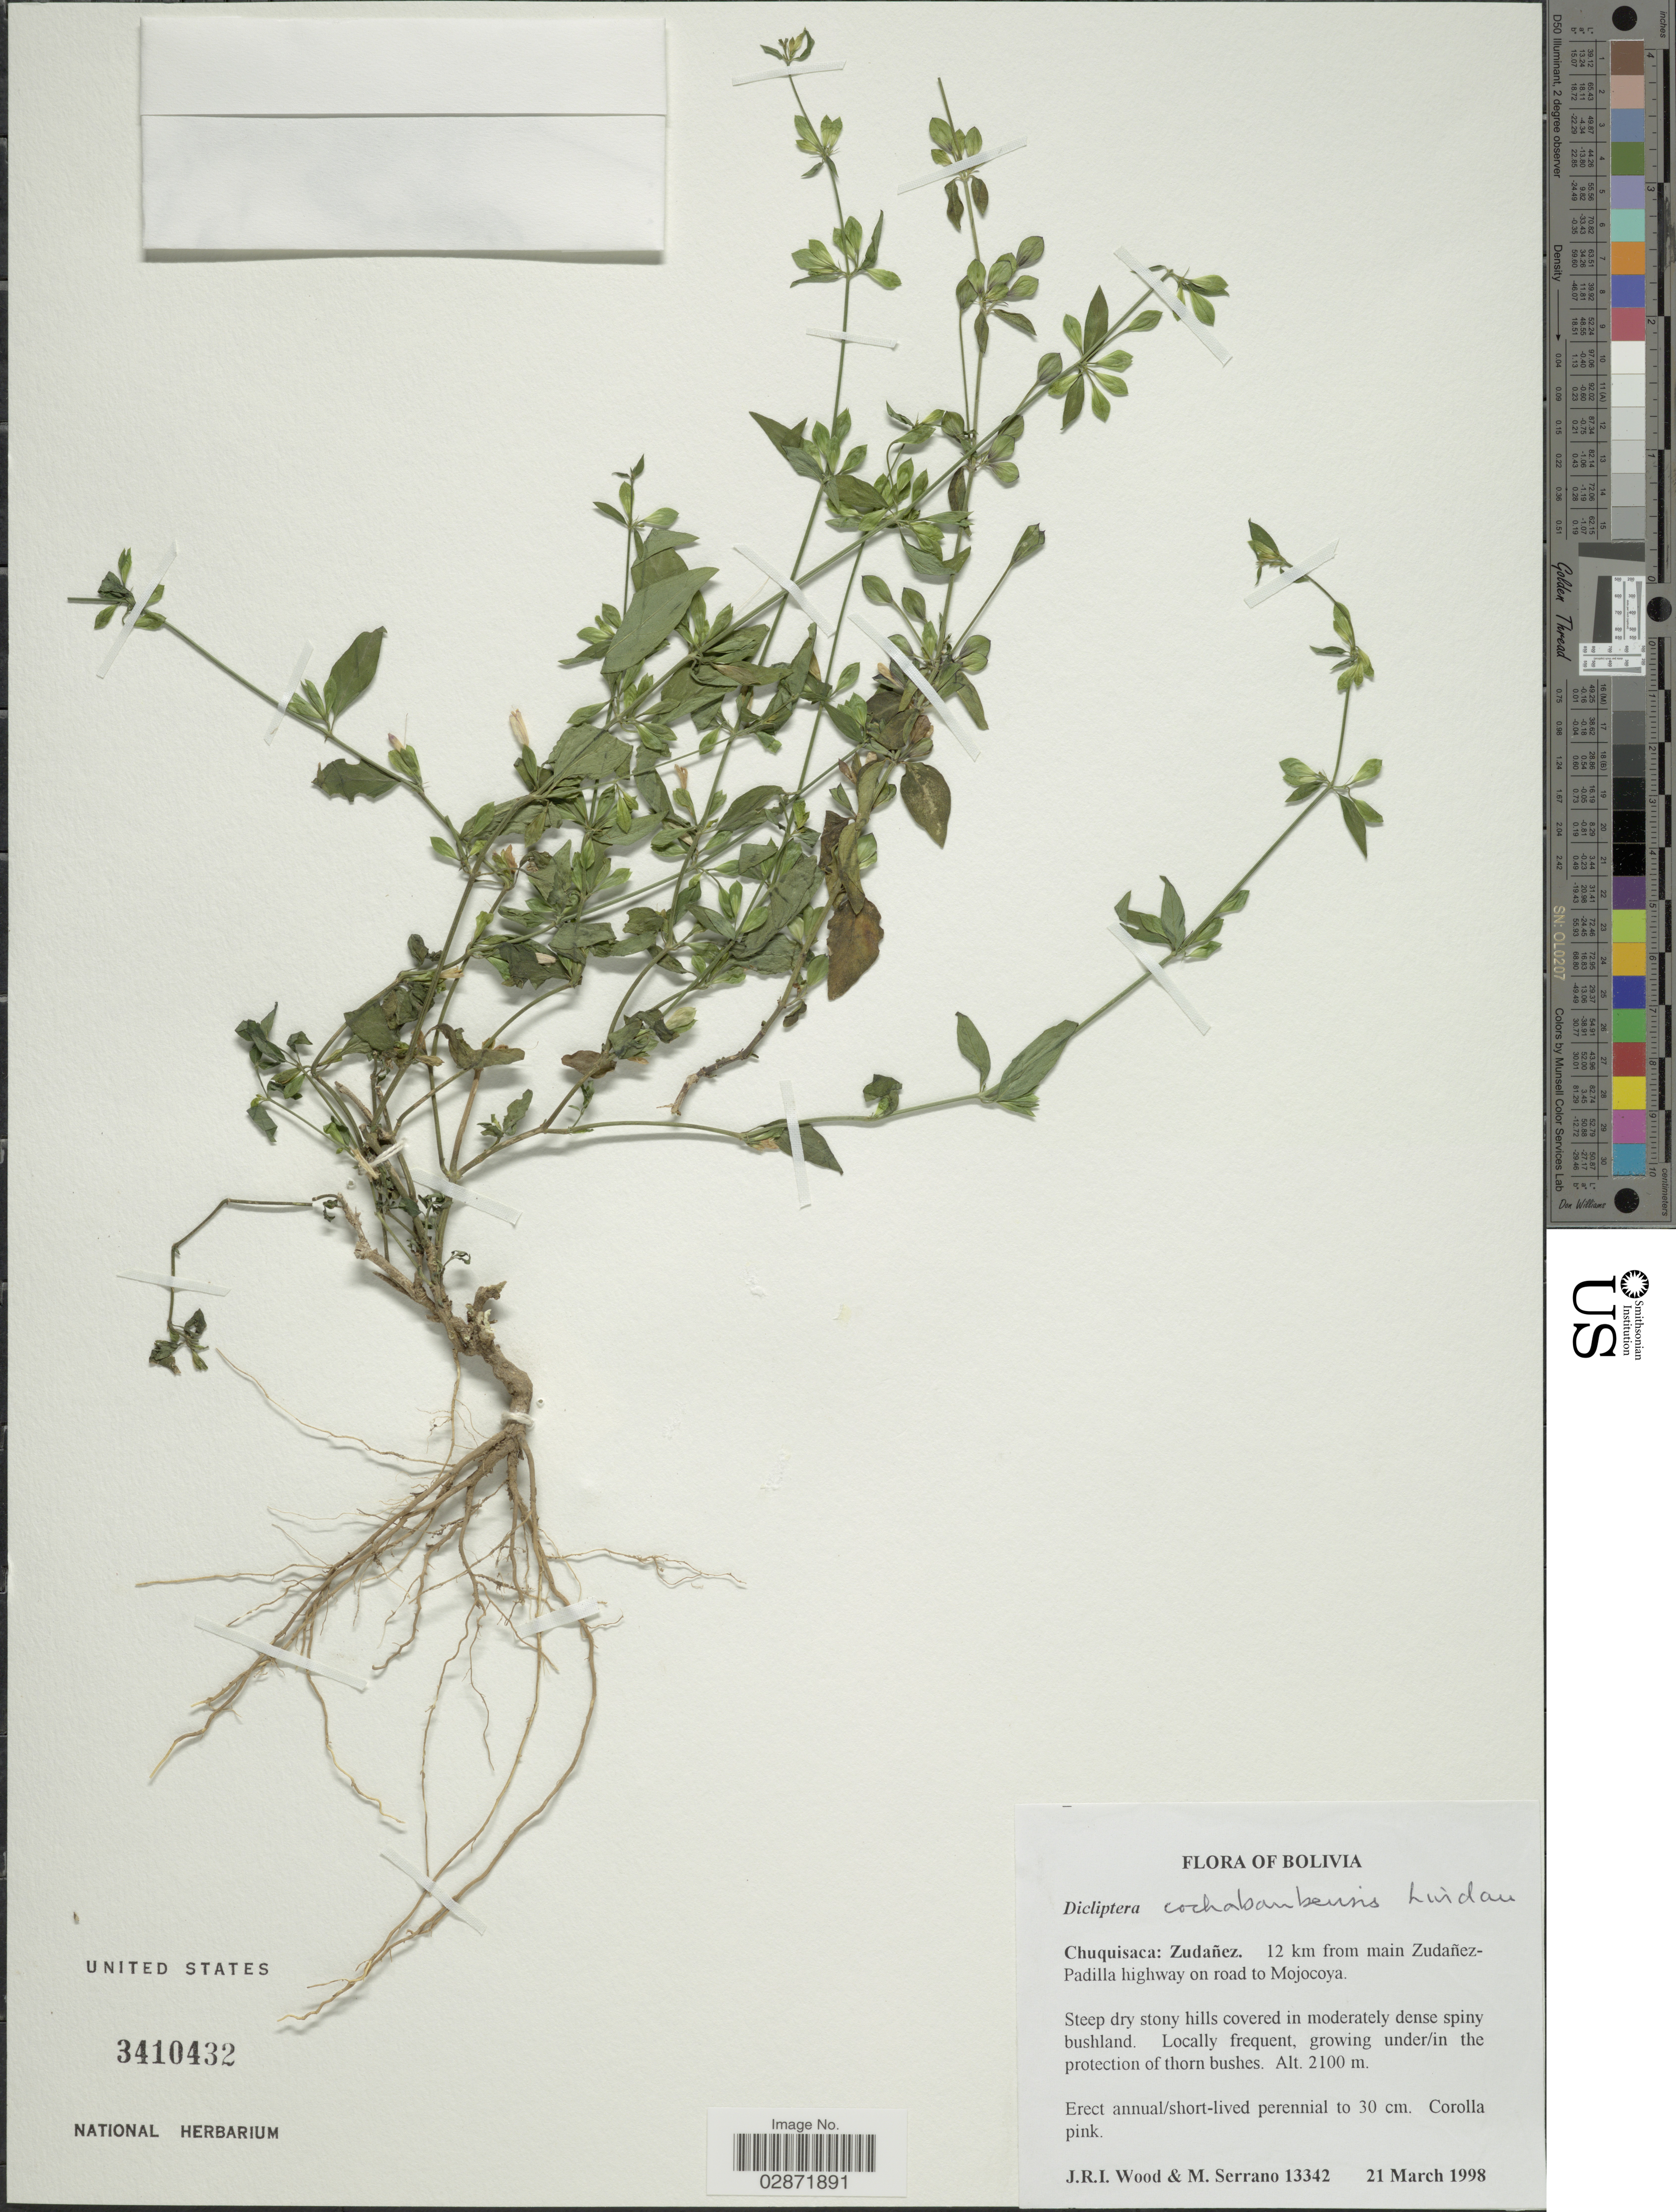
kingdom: Plantae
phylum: Tracheophyta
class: Magnoliopsida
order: Lamiales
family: Acanthaceae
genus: Dicliptera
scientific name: Dicliptera cochabambensis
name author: Lindau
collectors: J. R. I. Wood & M. Serrano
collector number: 13342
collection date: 1998-03-21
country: Bolivia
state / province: Chuquisaca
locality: Zudañez, 12 km from main Zudañez-Padilla highway on road to Mojocoya.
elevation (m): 2100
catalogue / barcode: US 3410432